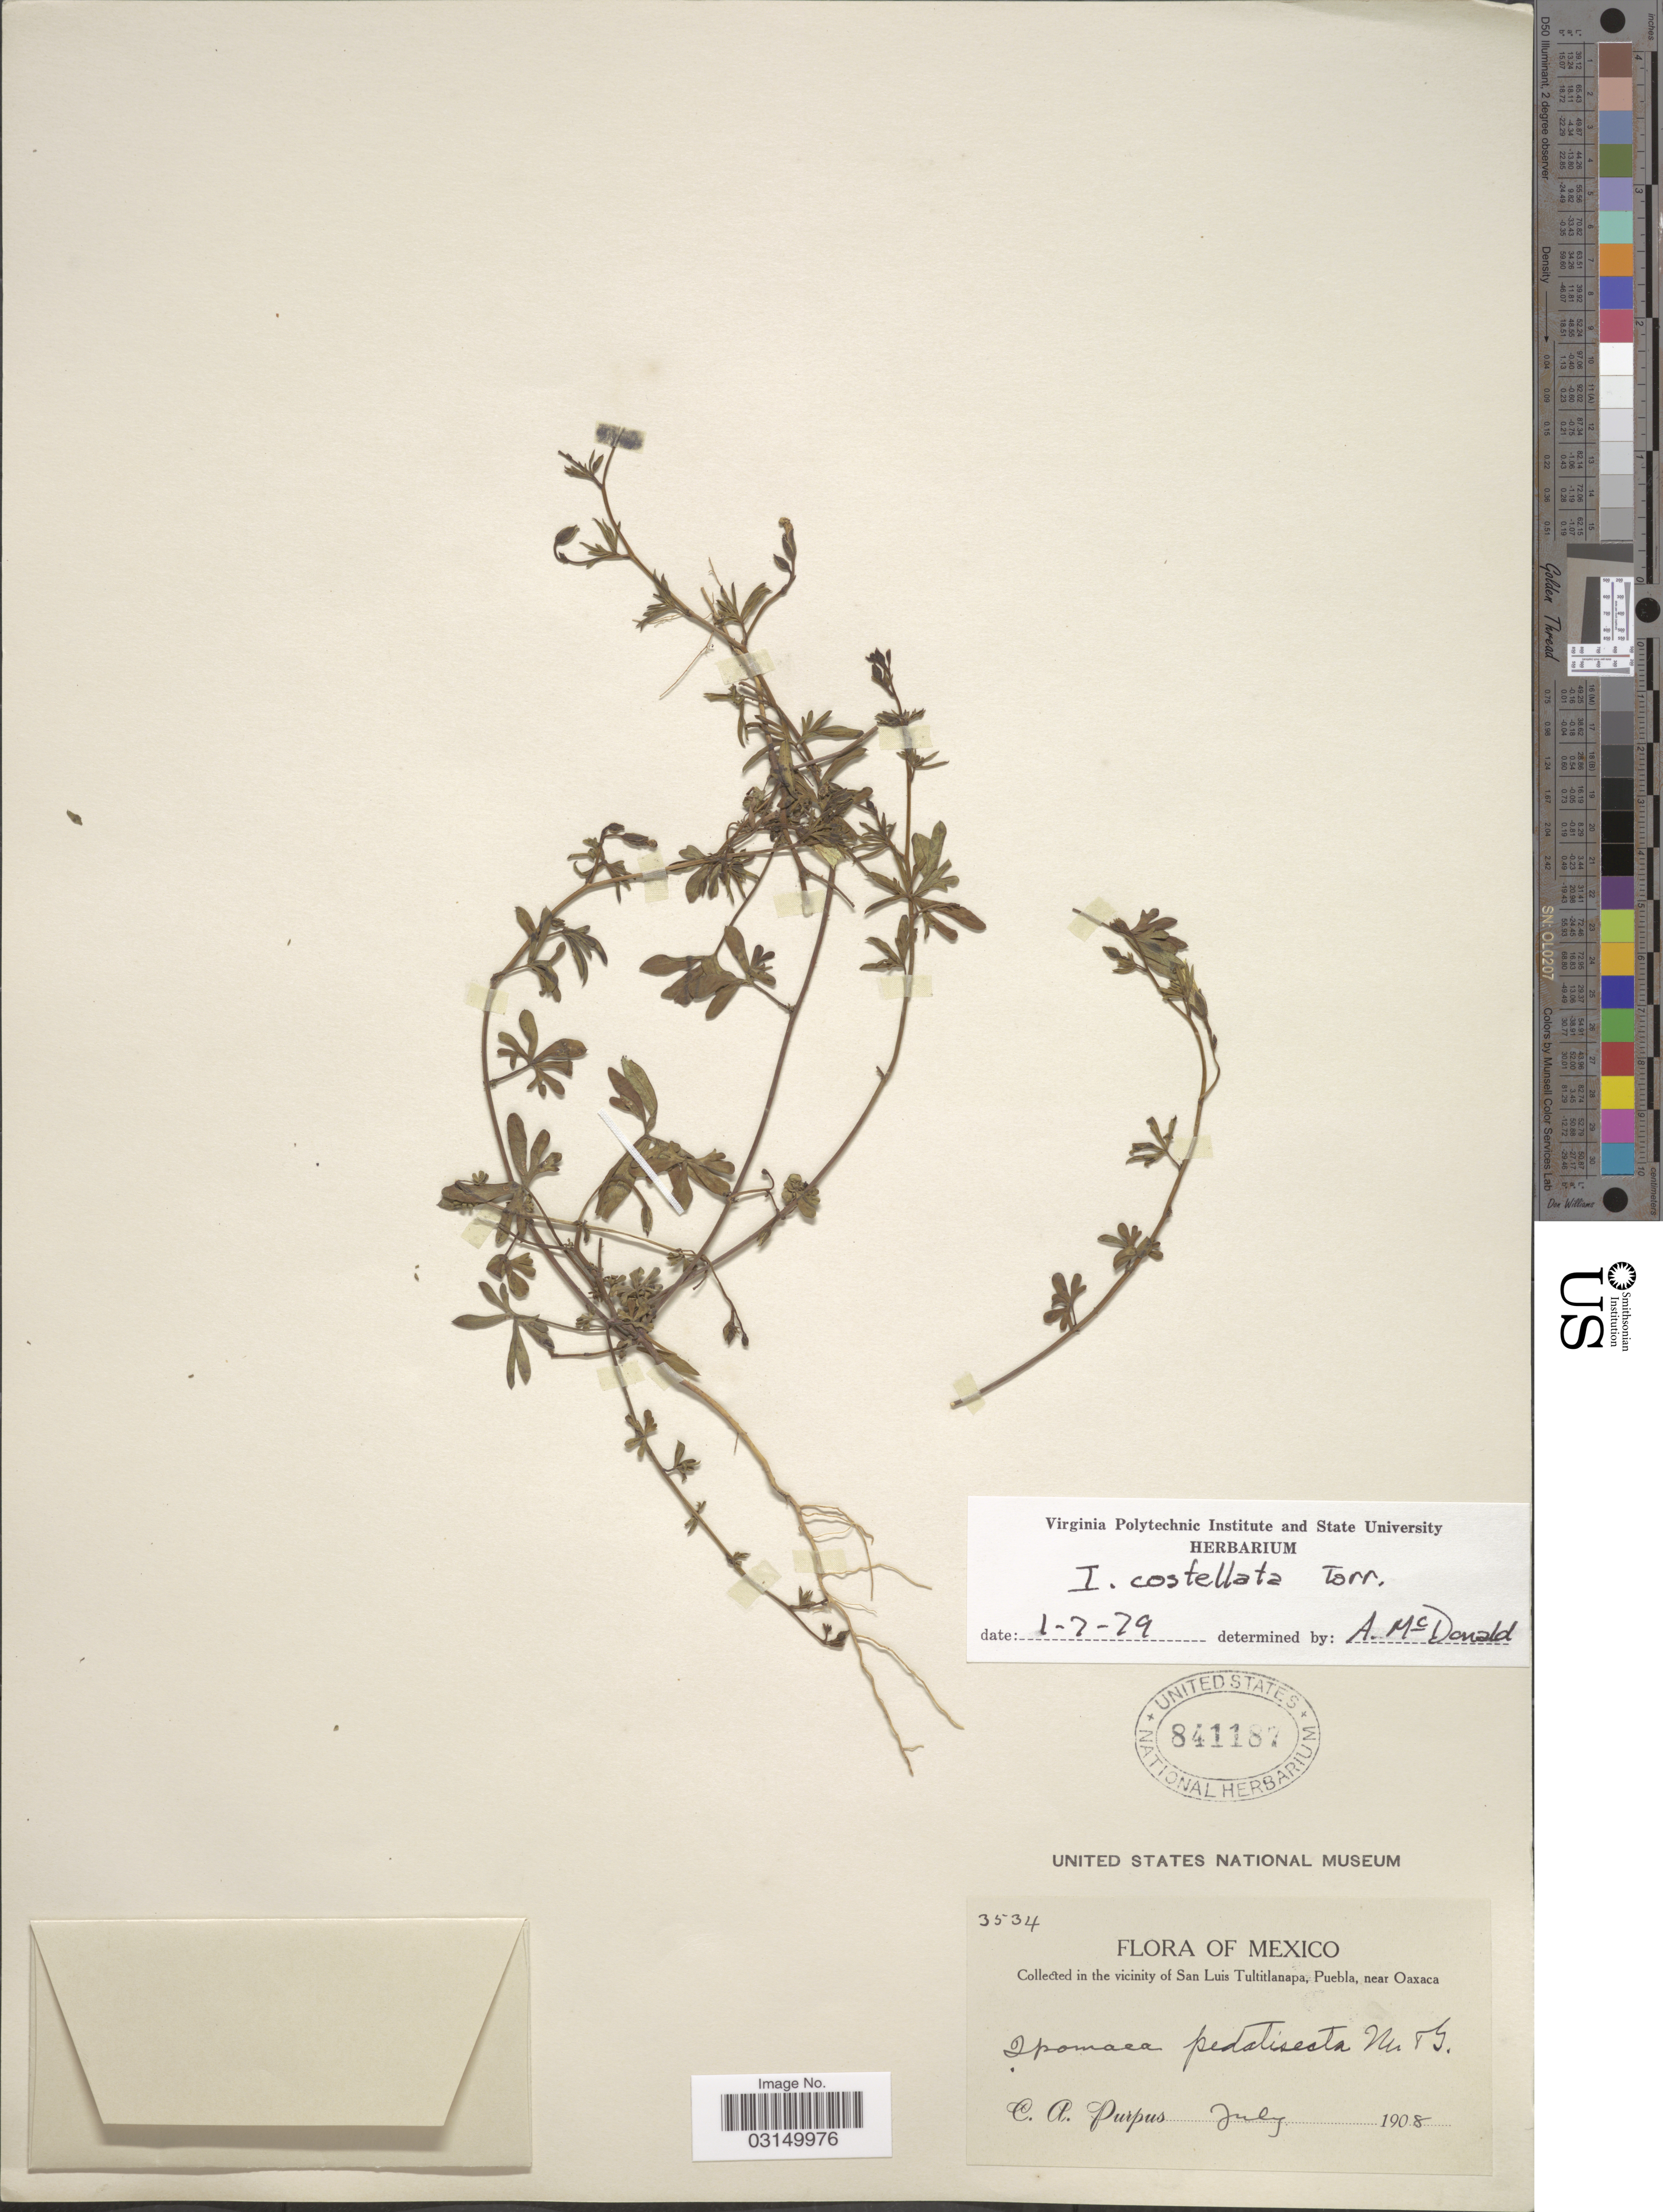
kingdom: Plantae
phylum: Tracheophyta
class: Magnoliopsida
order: Solanales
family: Convolvulaceae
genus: Ipomoea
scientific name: Ipomoea costellata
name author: Torr.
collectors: C. A. Purpus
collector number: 3534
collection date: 1908-07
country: Mexico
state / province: Puebla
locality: In the vicinity of San Luis Tultitlanapa, Puebla, near Oaxaca.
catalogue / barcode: US 841187